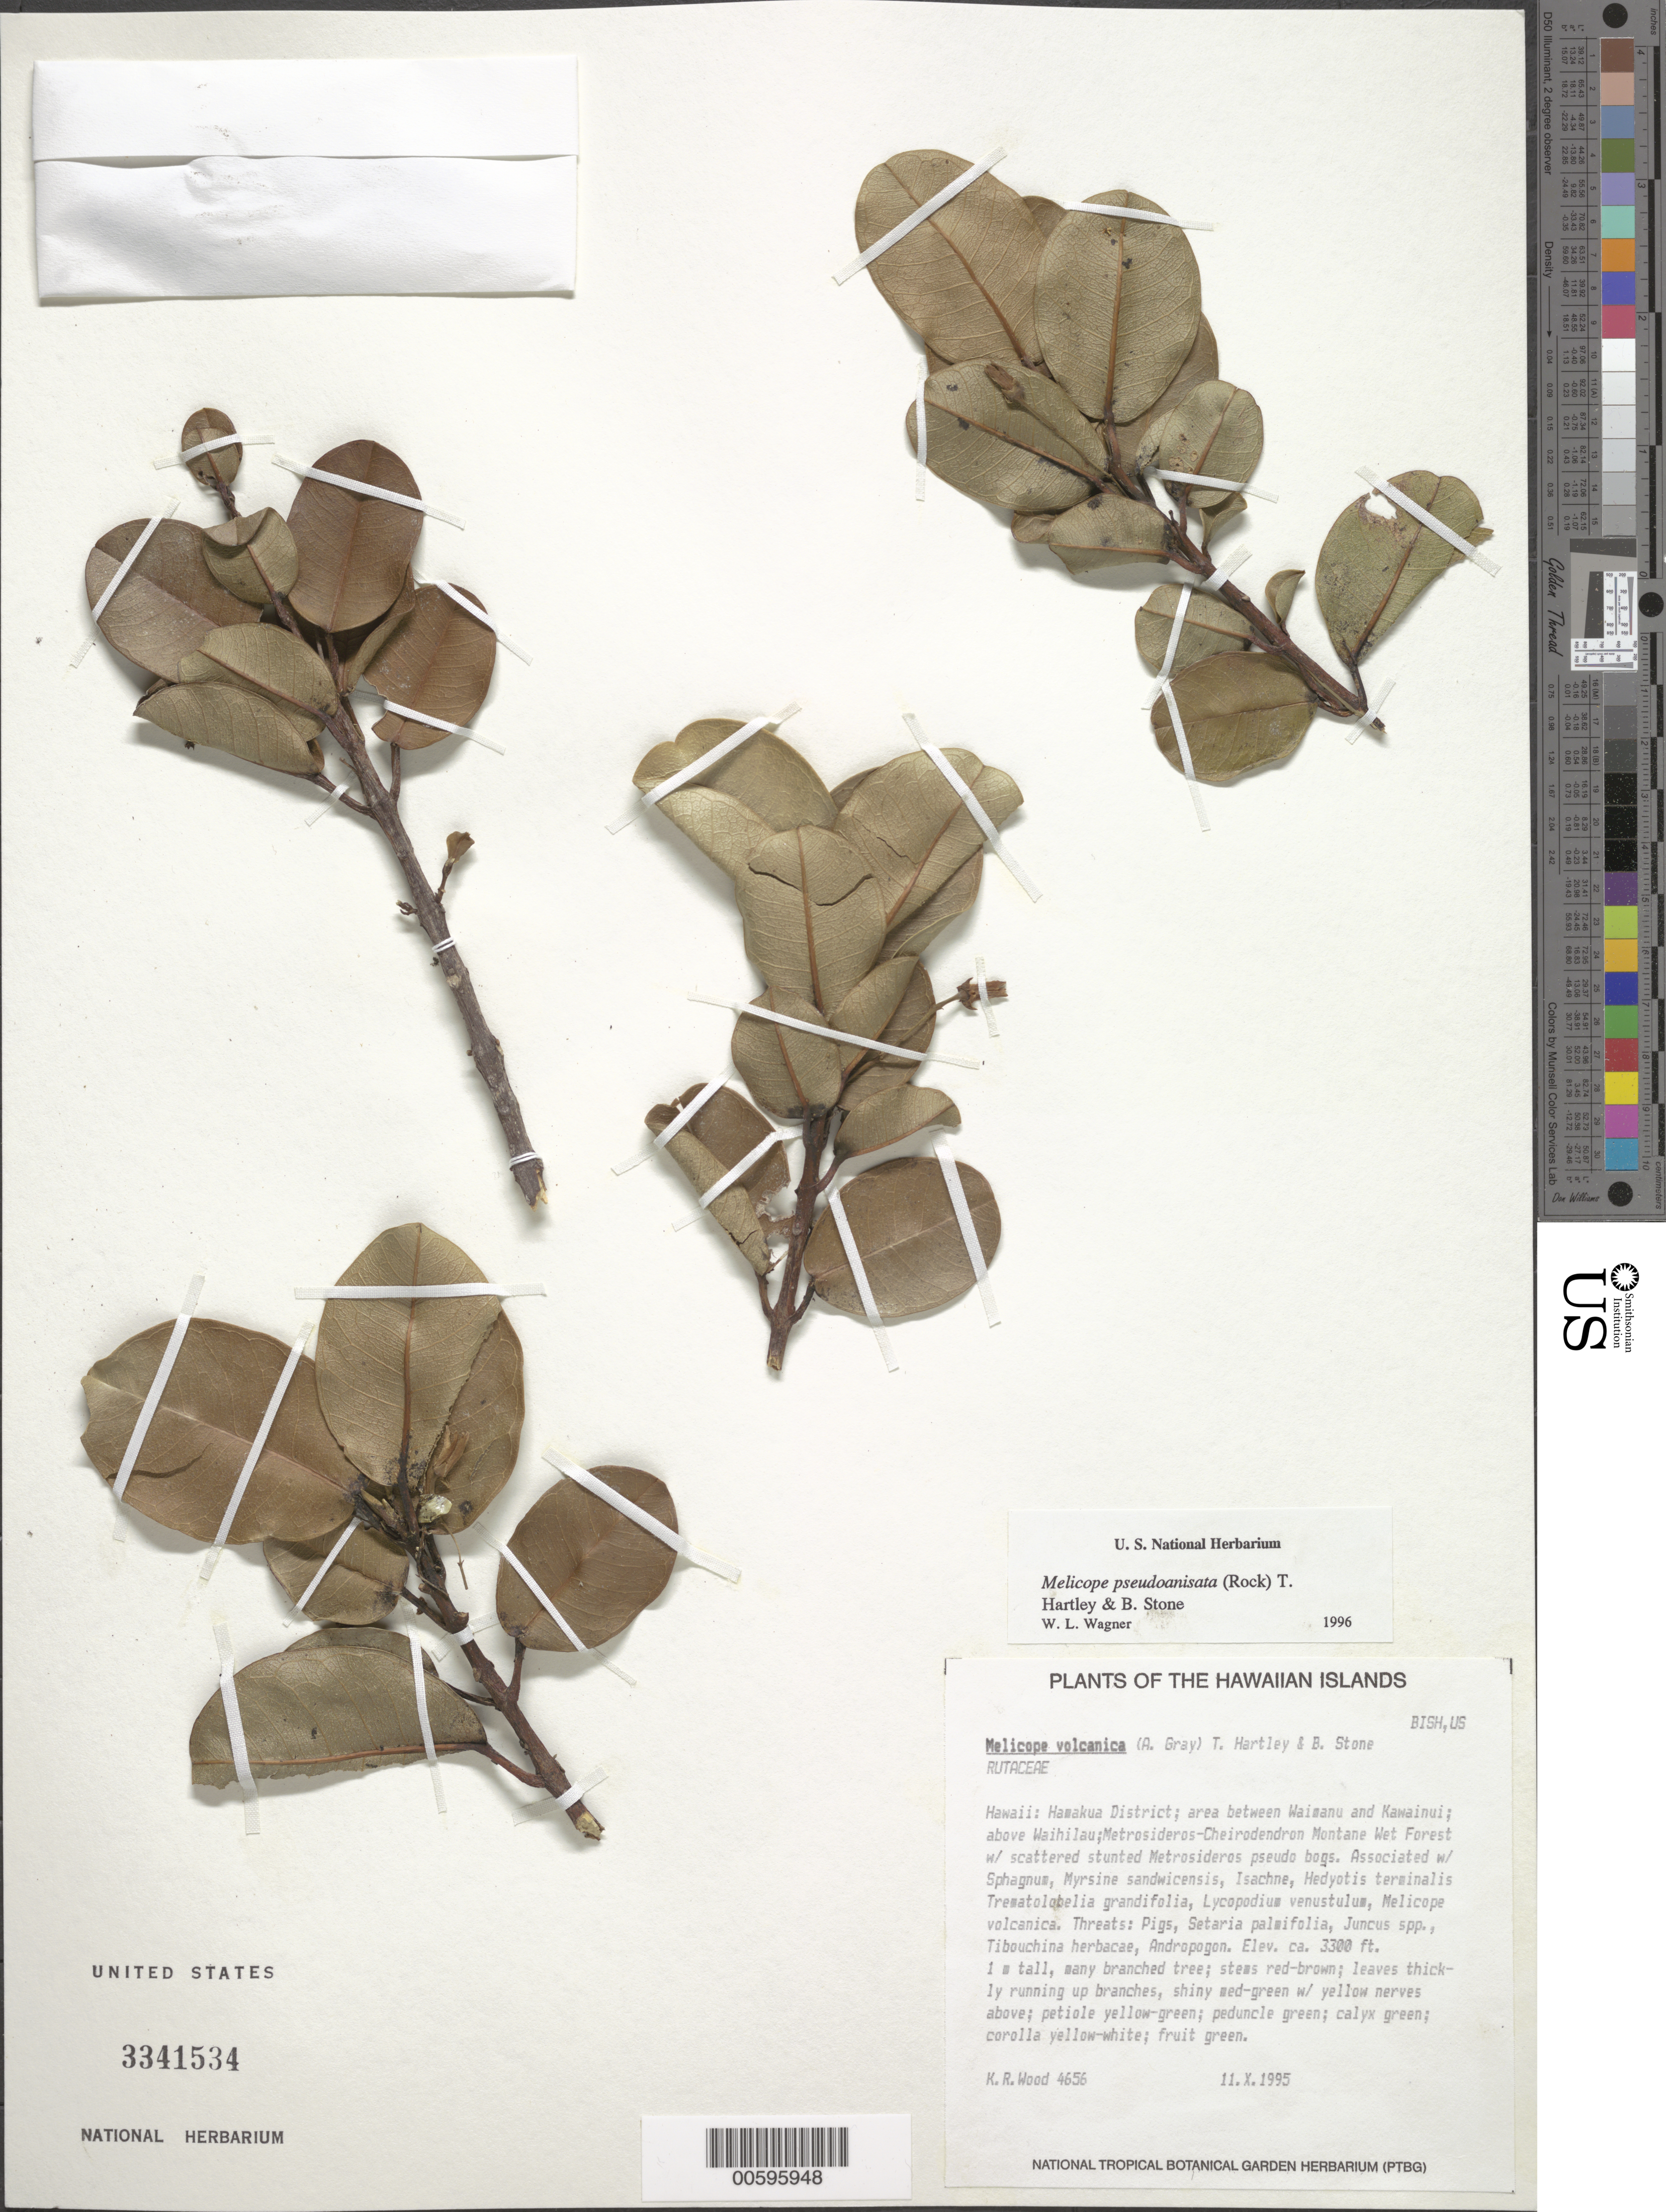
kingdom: Plantae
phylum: Tracheophyta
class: Magnoliopsida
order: Sapindales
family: Rutaceae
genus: Melicope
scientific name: Melicope pseudoanisata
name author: (Rock) T.G. Hartley & B.C. Stone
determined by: Wagner, W. L., (BOT), Smithsonian Institution - National Museum of Natural History (UNITED STATES)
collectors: K. R. Wood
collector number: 4656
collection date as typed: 11 Oct 1995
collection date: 1995-10-11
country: United States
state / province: Hawaii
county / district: Hawaii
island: Hawaii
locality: Hamakua Dist; area between Waimanu and Kawainui; above Waihilau.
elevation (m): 1006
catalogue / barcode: US 3341534